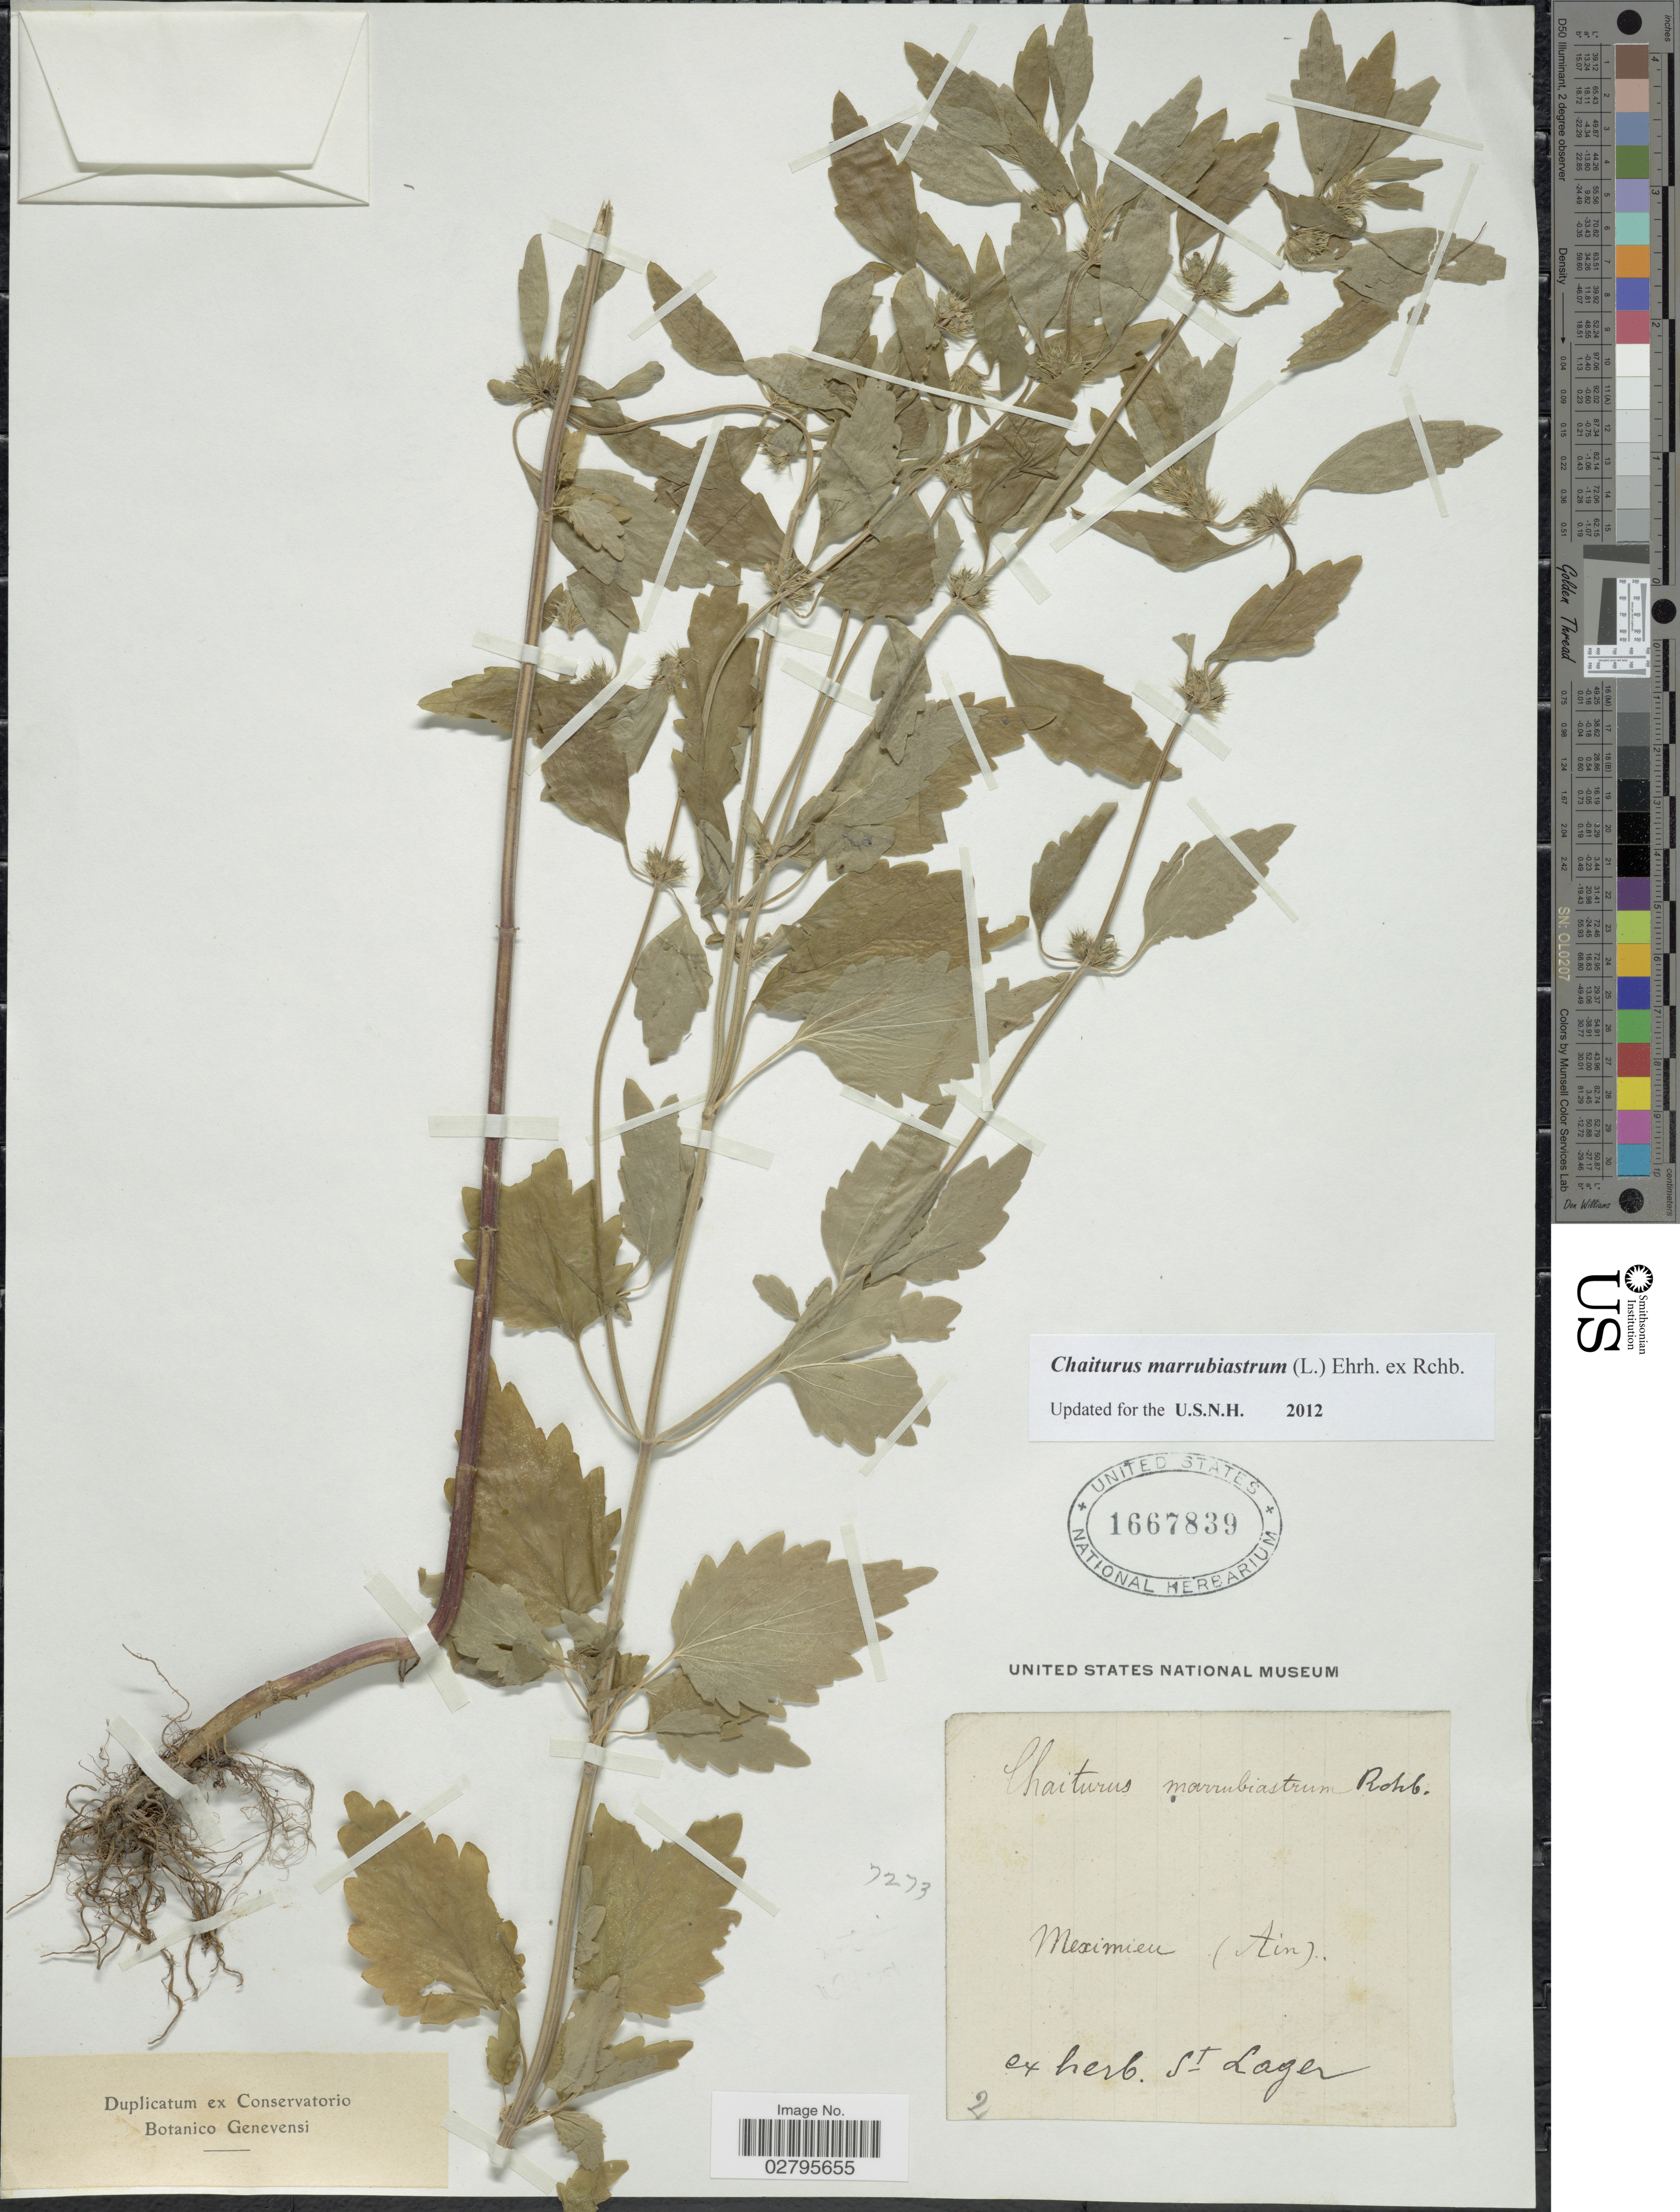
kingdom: Plantae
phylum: Tracheophyta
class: Magnoliopsida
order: Lamiales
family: Lamiaceae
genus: Chaiturus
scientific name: Chaiturus marrubiastrum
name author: (L.) Rchb.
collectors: Ex herb. St. Lager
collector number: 2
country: France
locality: Meximieux (Ain).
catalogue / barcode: US 1667839